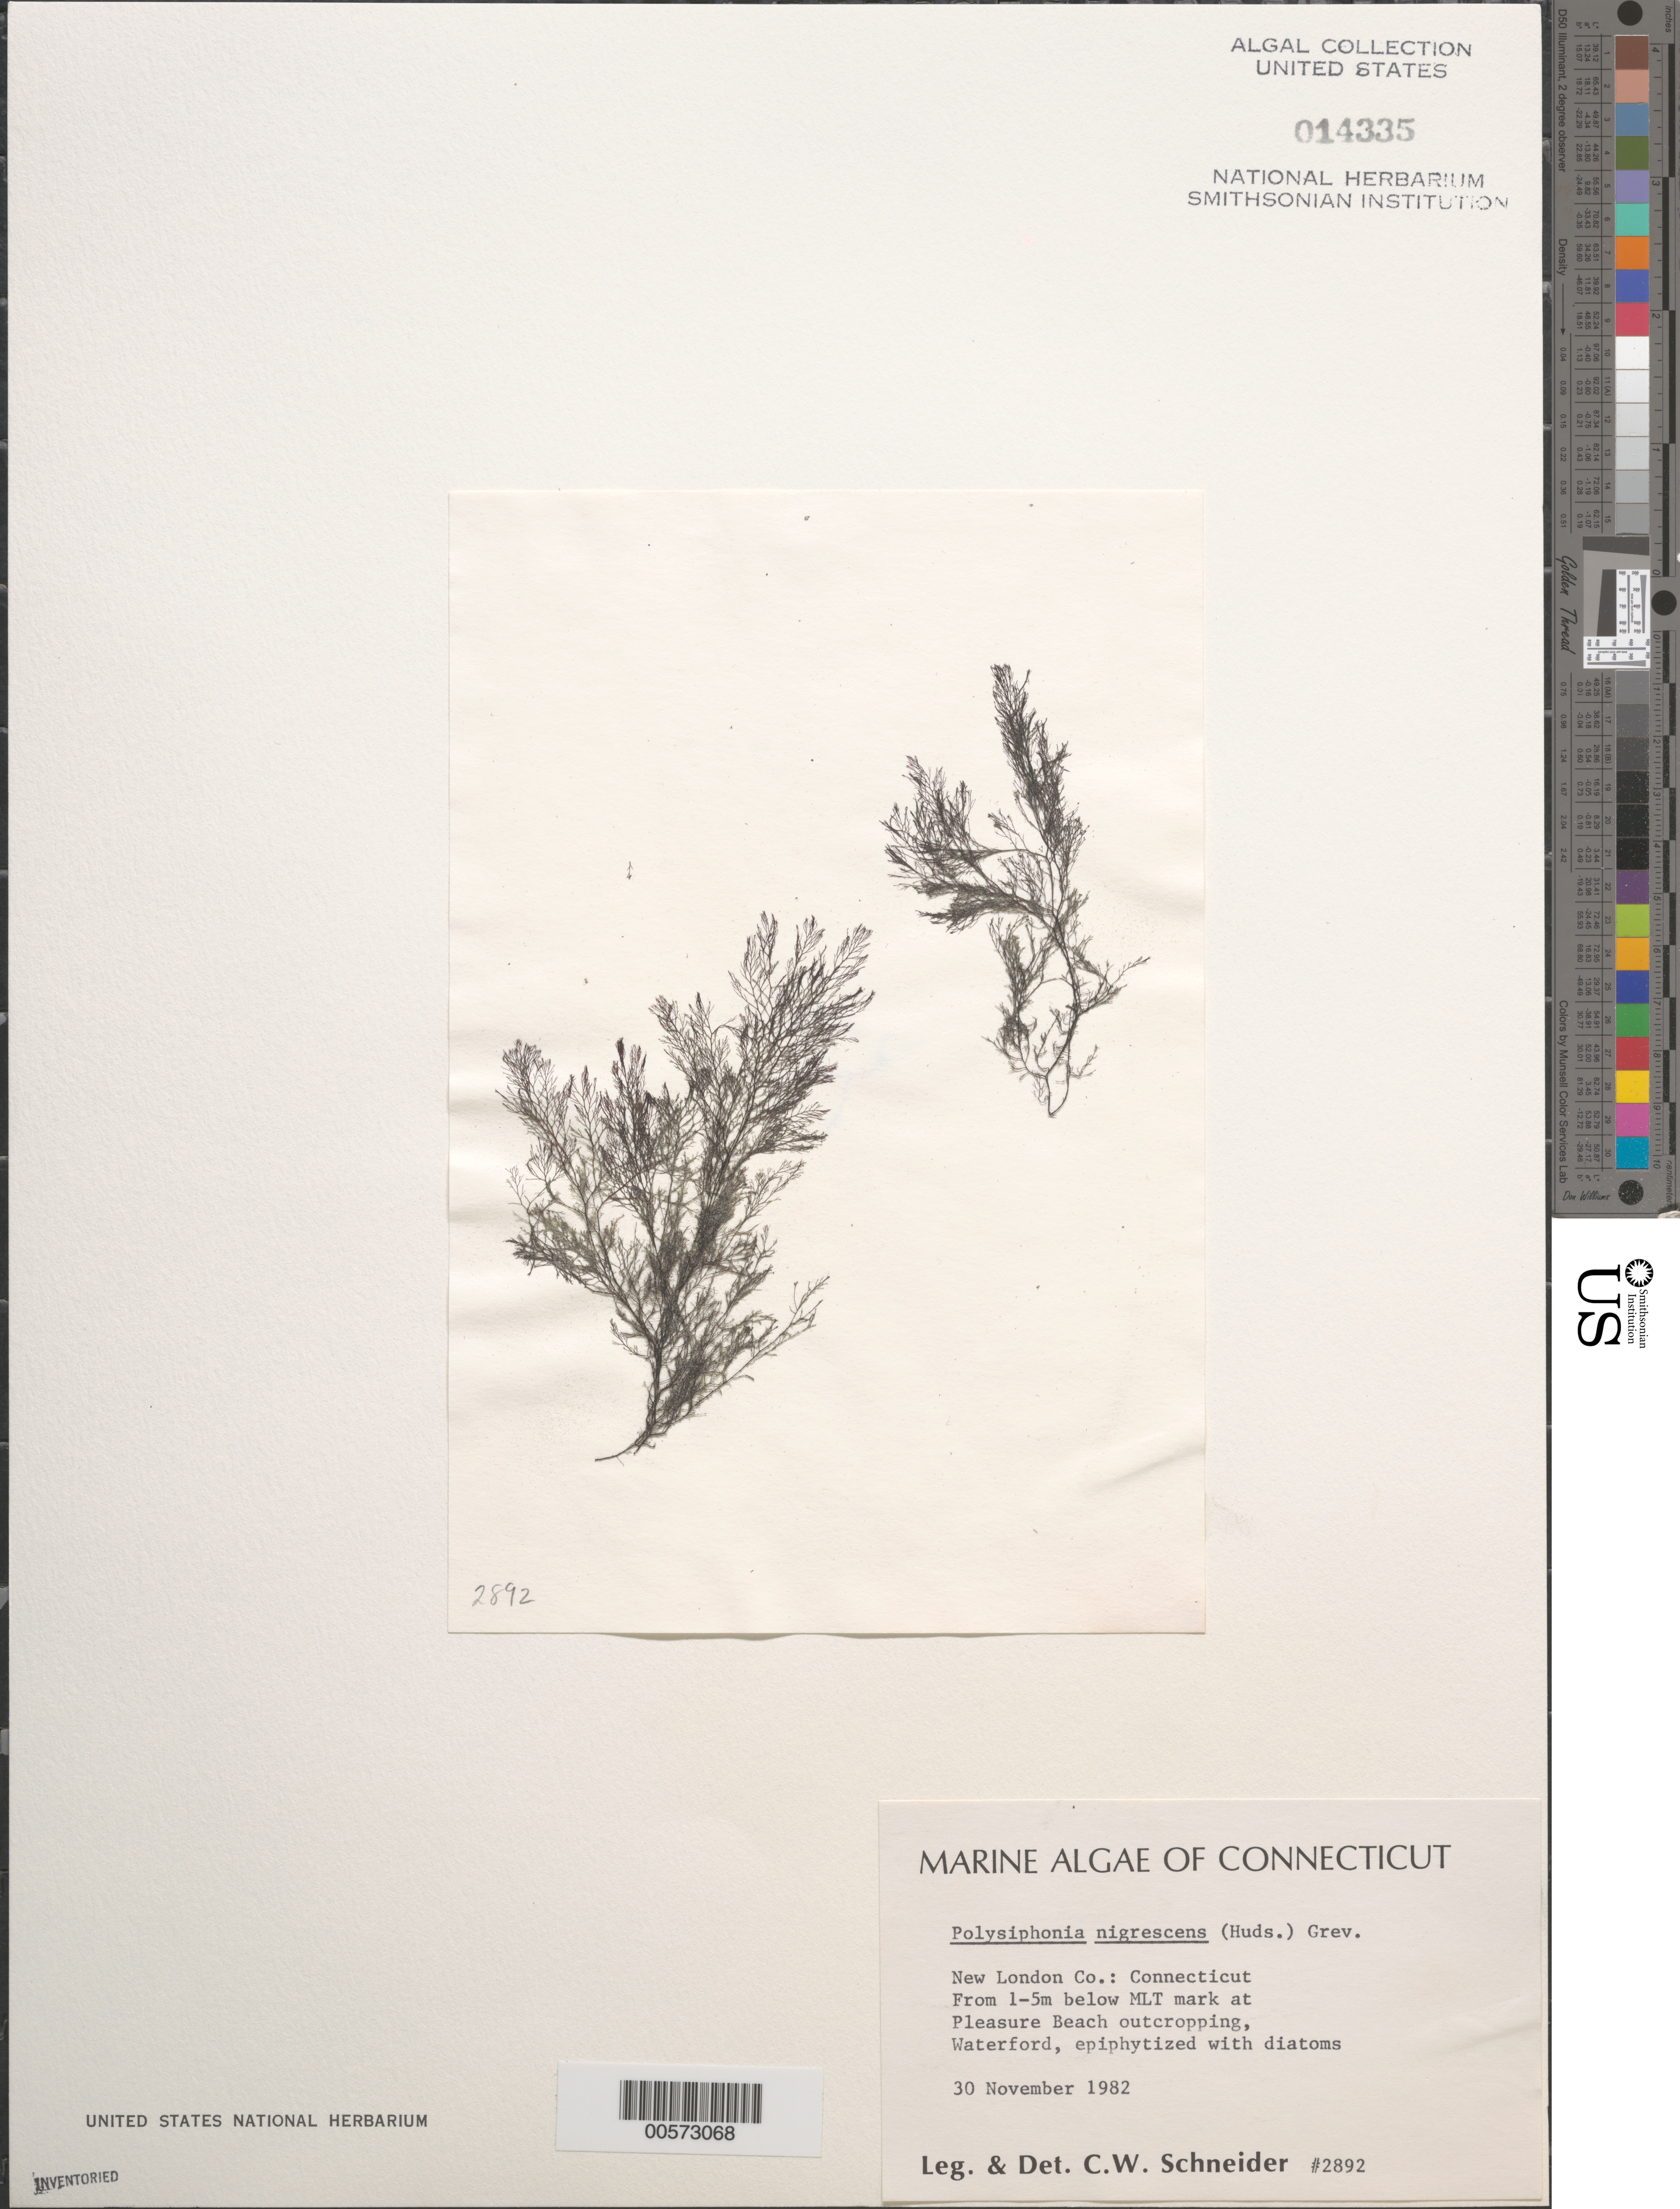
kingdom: Plantae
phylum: Rhodophyta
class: Florideophyceae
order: Ceramiales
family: Rhodomelaceae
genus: Vertebrata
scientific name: Vertebrata fucoides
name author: (Hudson) Kuntze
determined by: Algae name updating Project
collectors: C. W. Schneider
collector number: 2892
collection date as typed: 30 Nov 1982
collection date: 1982-11-30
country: United States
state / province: Connecticut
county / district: New London County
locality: Pleasure Beach, Waterford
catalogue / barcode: US 14335